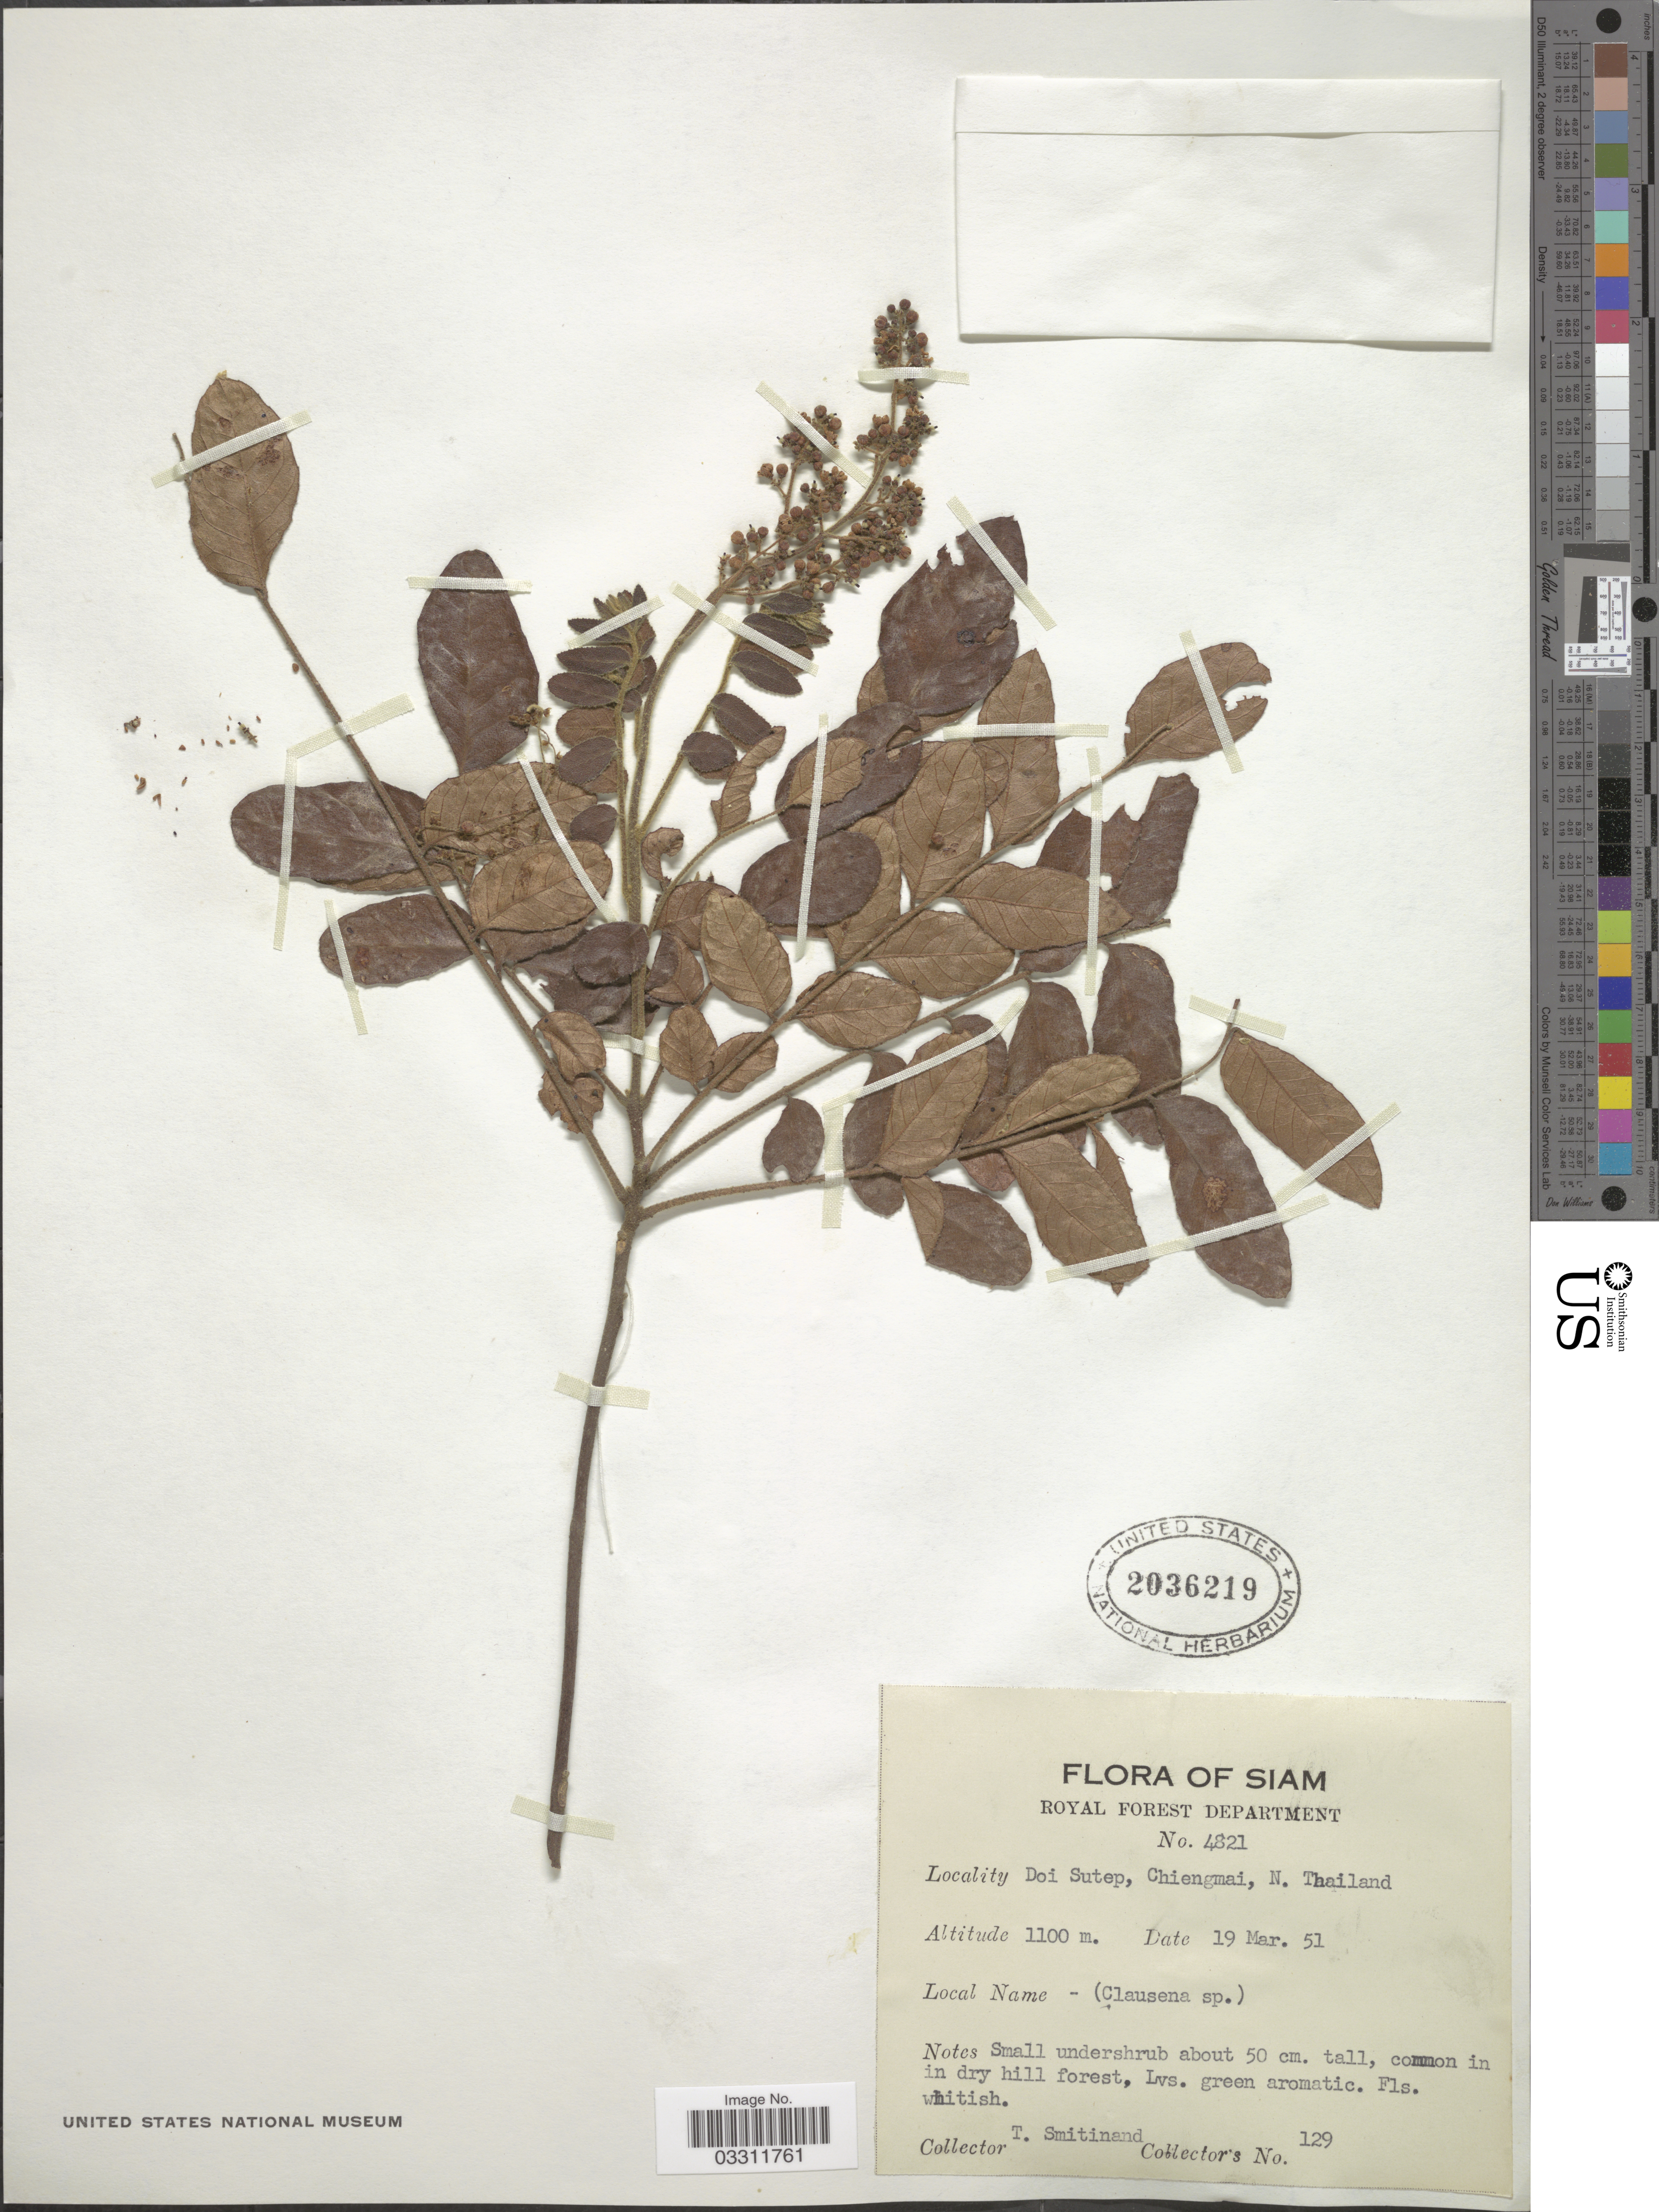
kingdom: Plantae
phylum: Tracheophyta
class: Magnoliopsida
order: Sapindales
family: Rutaceae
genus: Clausena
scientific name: Clausena sp.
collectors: T. Smitinand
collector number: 129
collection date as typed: Transcribed d/m/y: 19/3/51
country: Thailand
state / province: Chiang Mai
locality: Siam. Doi Sutep, Chiengmai, N. Thailand.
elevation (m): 1100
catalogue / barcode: US 2036219